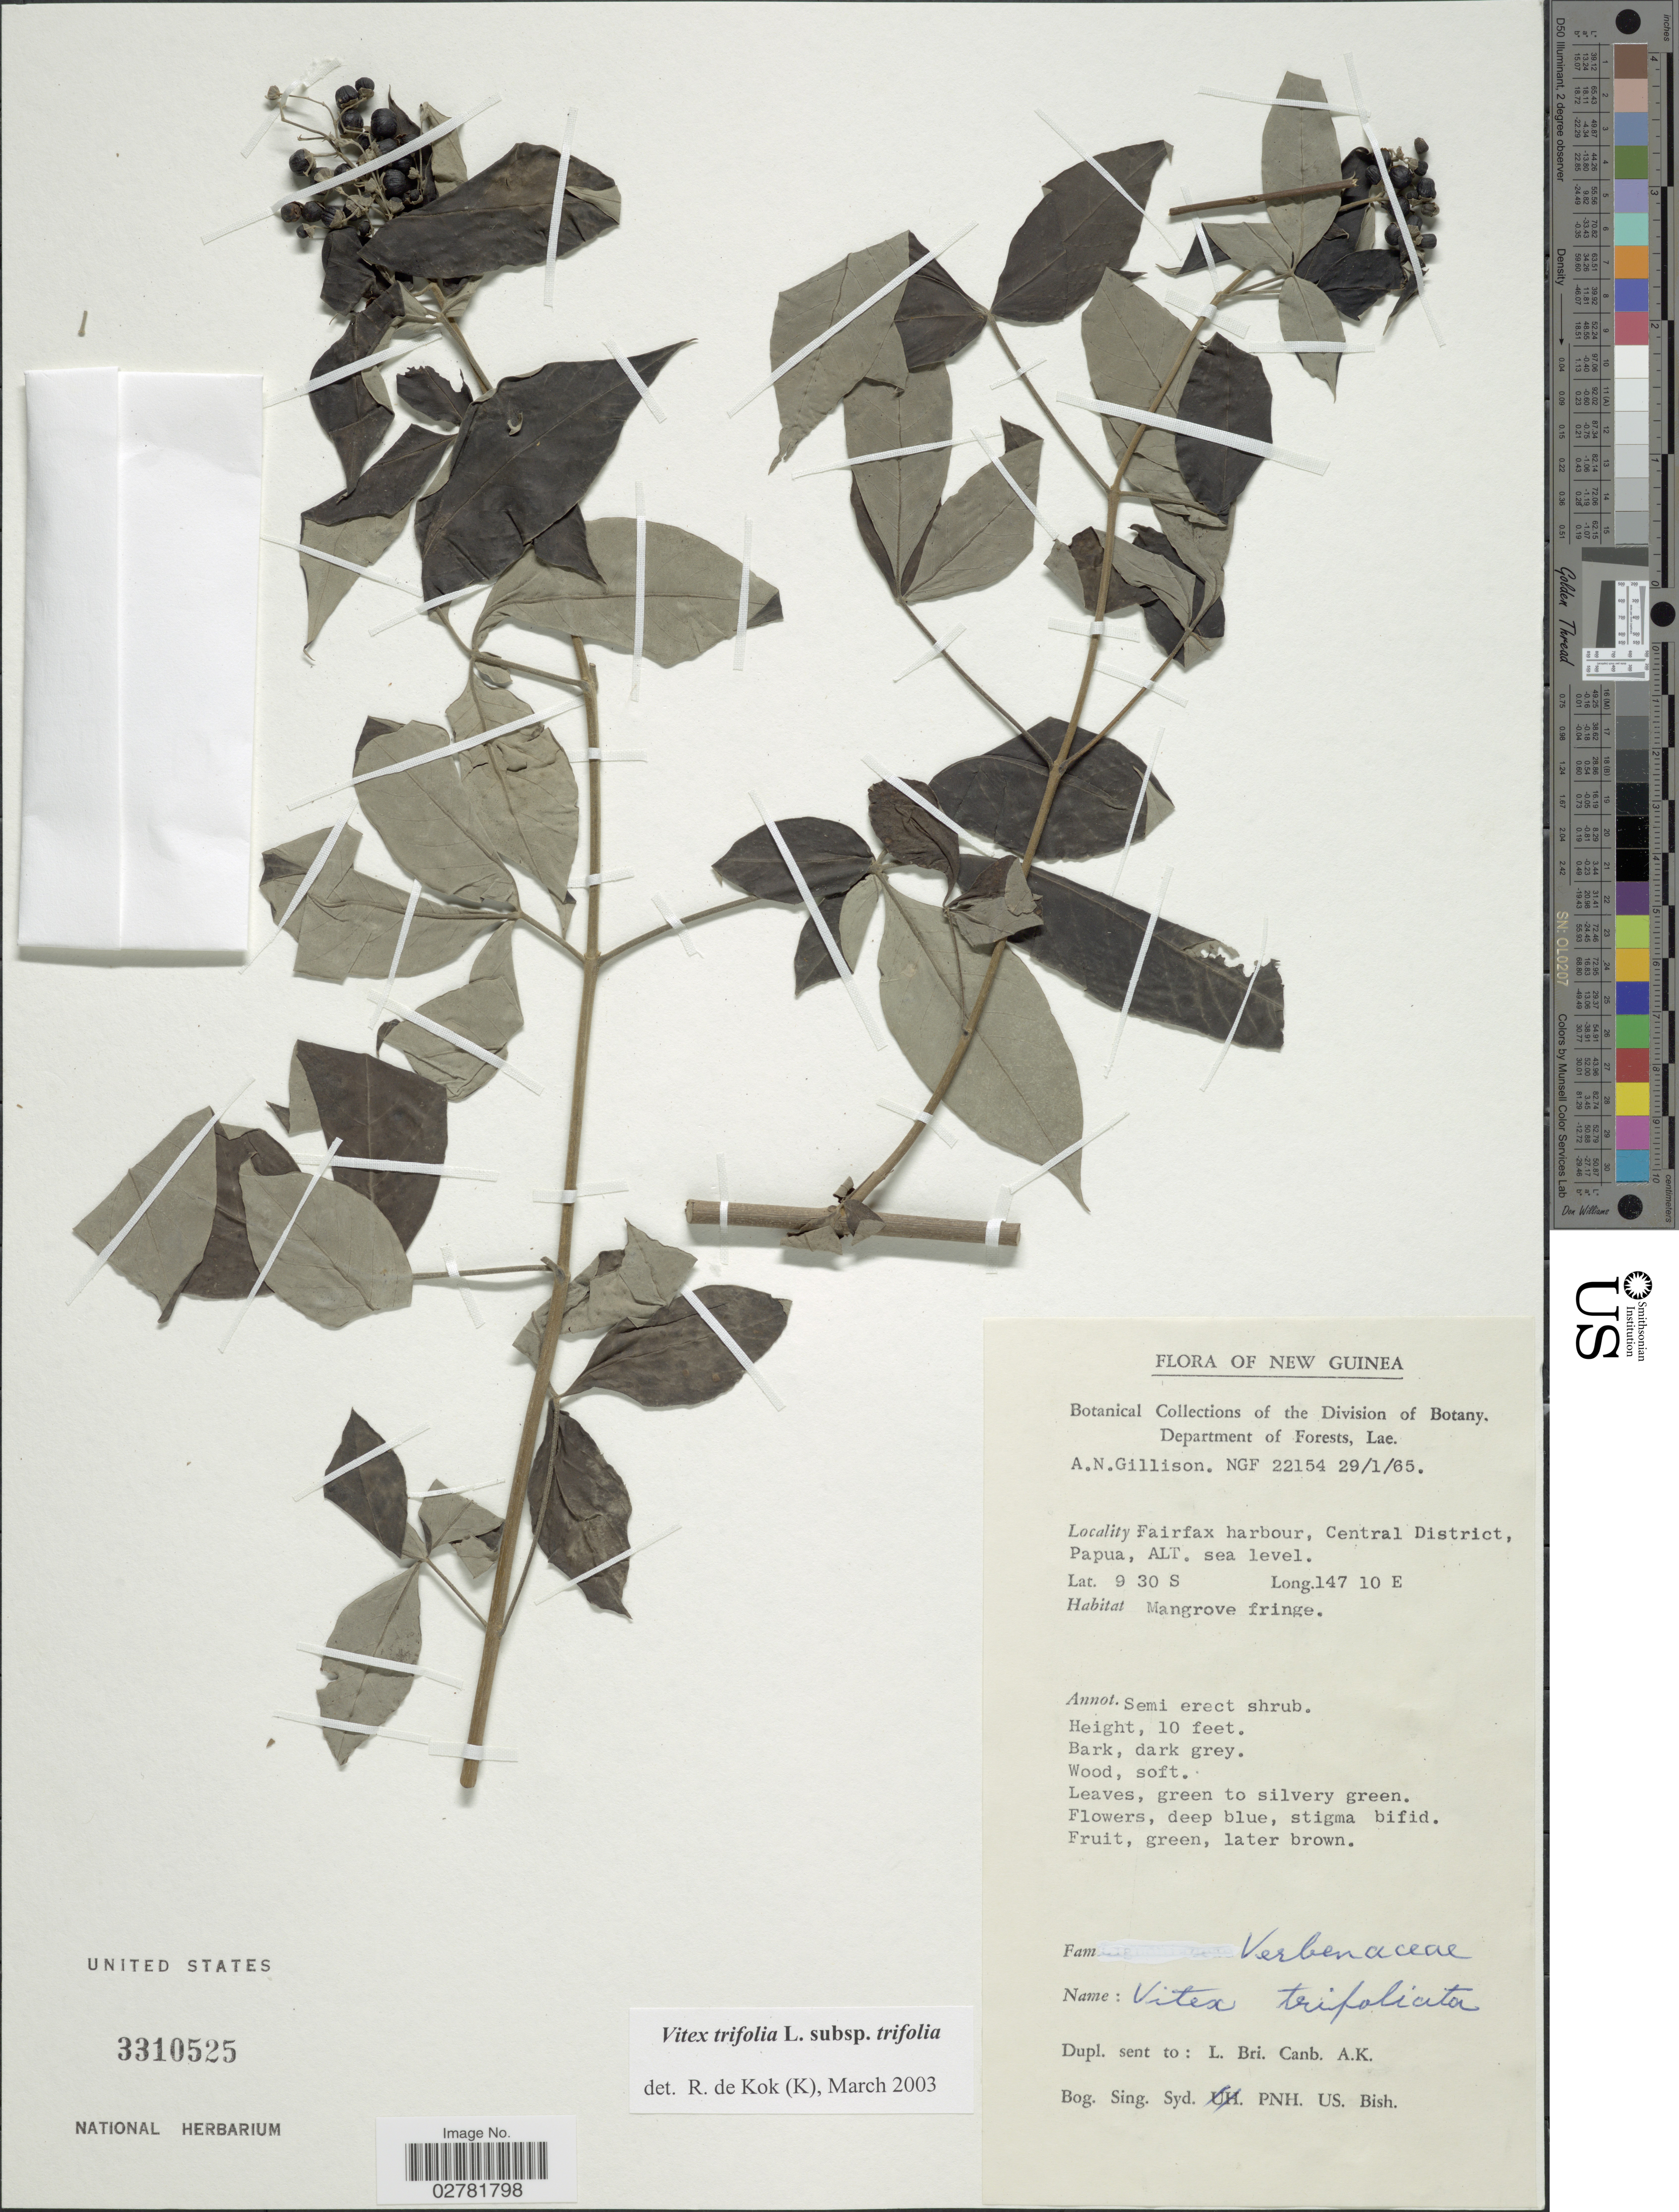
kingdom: Plantae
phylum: Tracheophyta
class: Magnoliopsida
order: Lamiales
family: Lamiaceae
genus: Vitex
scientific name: Vitex trifolia var. trifolia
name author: L.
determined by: Kok, R. de, (K)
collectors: A. Gillison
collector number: NGF22154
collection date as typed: Transcribed d/m/y: 29/1/65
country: Papua New Guinea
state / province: Central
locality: New Guinea. Fairfax harbour, Central District, Papua.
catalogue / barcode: US 3310525